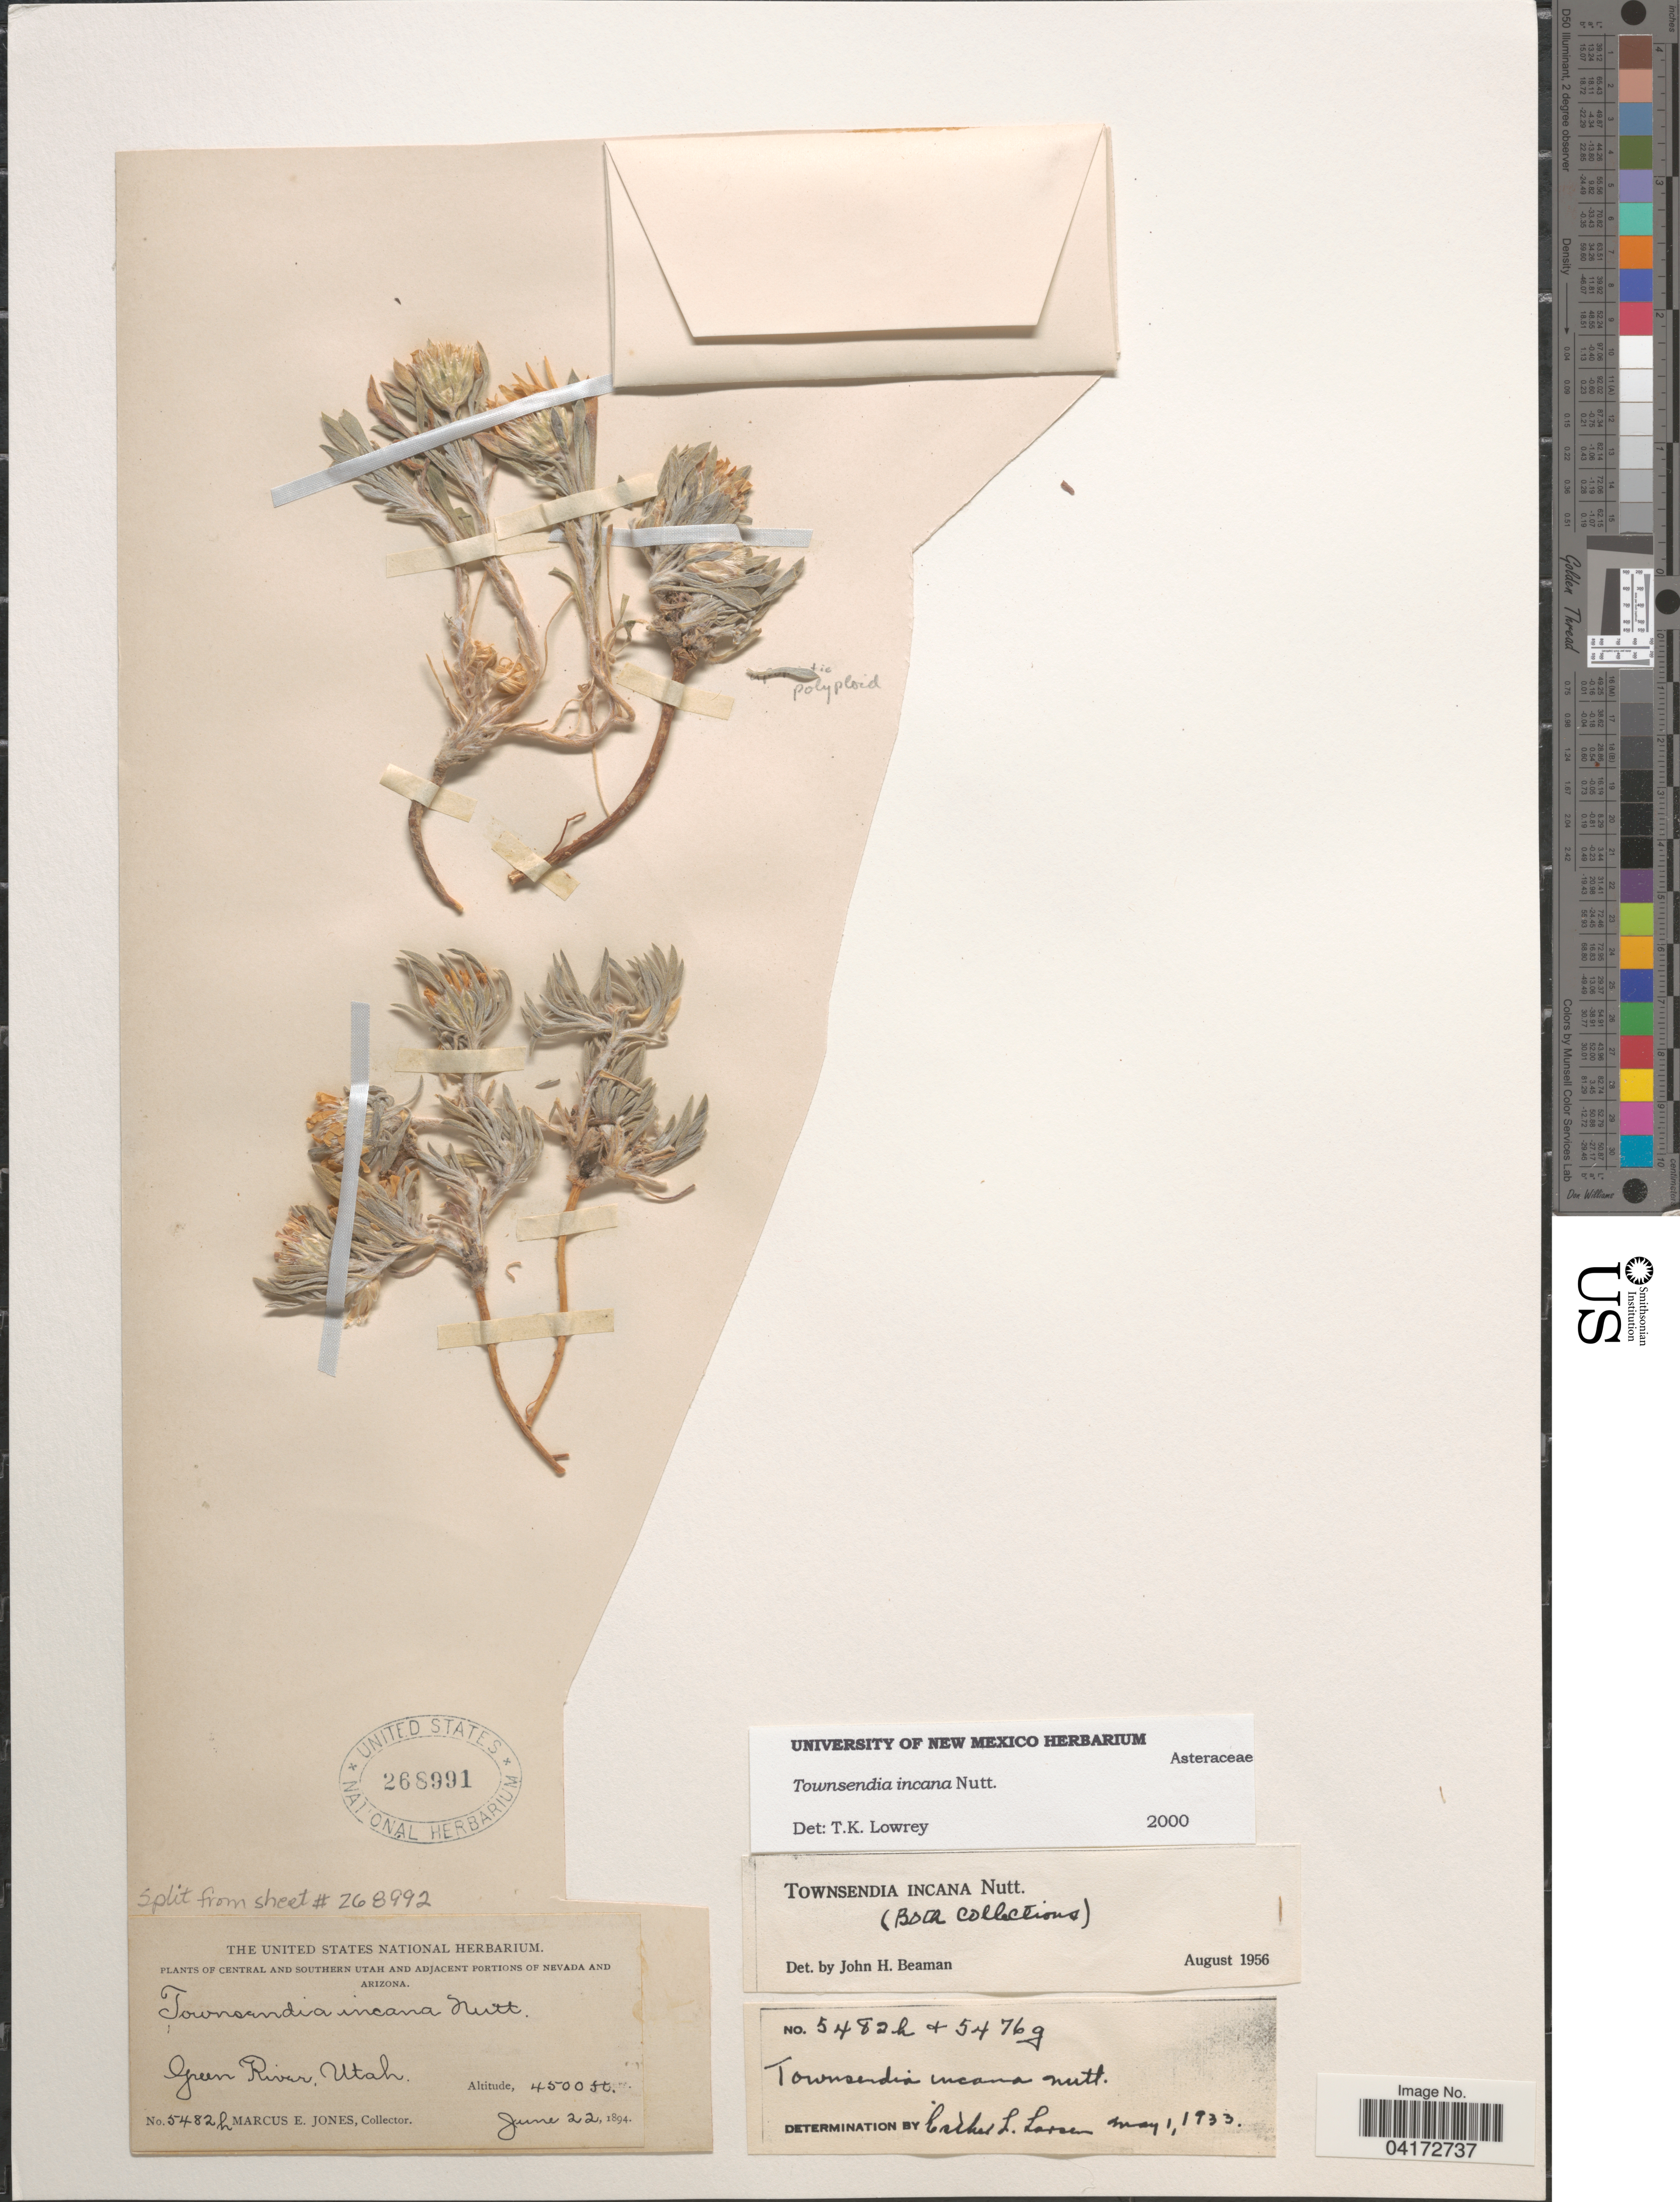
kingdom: Plantae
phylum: Tracheophyta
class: Magnoliopsida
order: Asterales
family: Asteraceae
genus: Townsendia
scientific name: Townsendia incana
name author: Nutt.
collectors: M. E. Jones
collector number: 5482h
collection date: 1894-06-22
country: United States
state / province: Utah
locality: Central and Southern Utah. Green River.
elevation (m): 1372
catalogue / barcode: US 268991